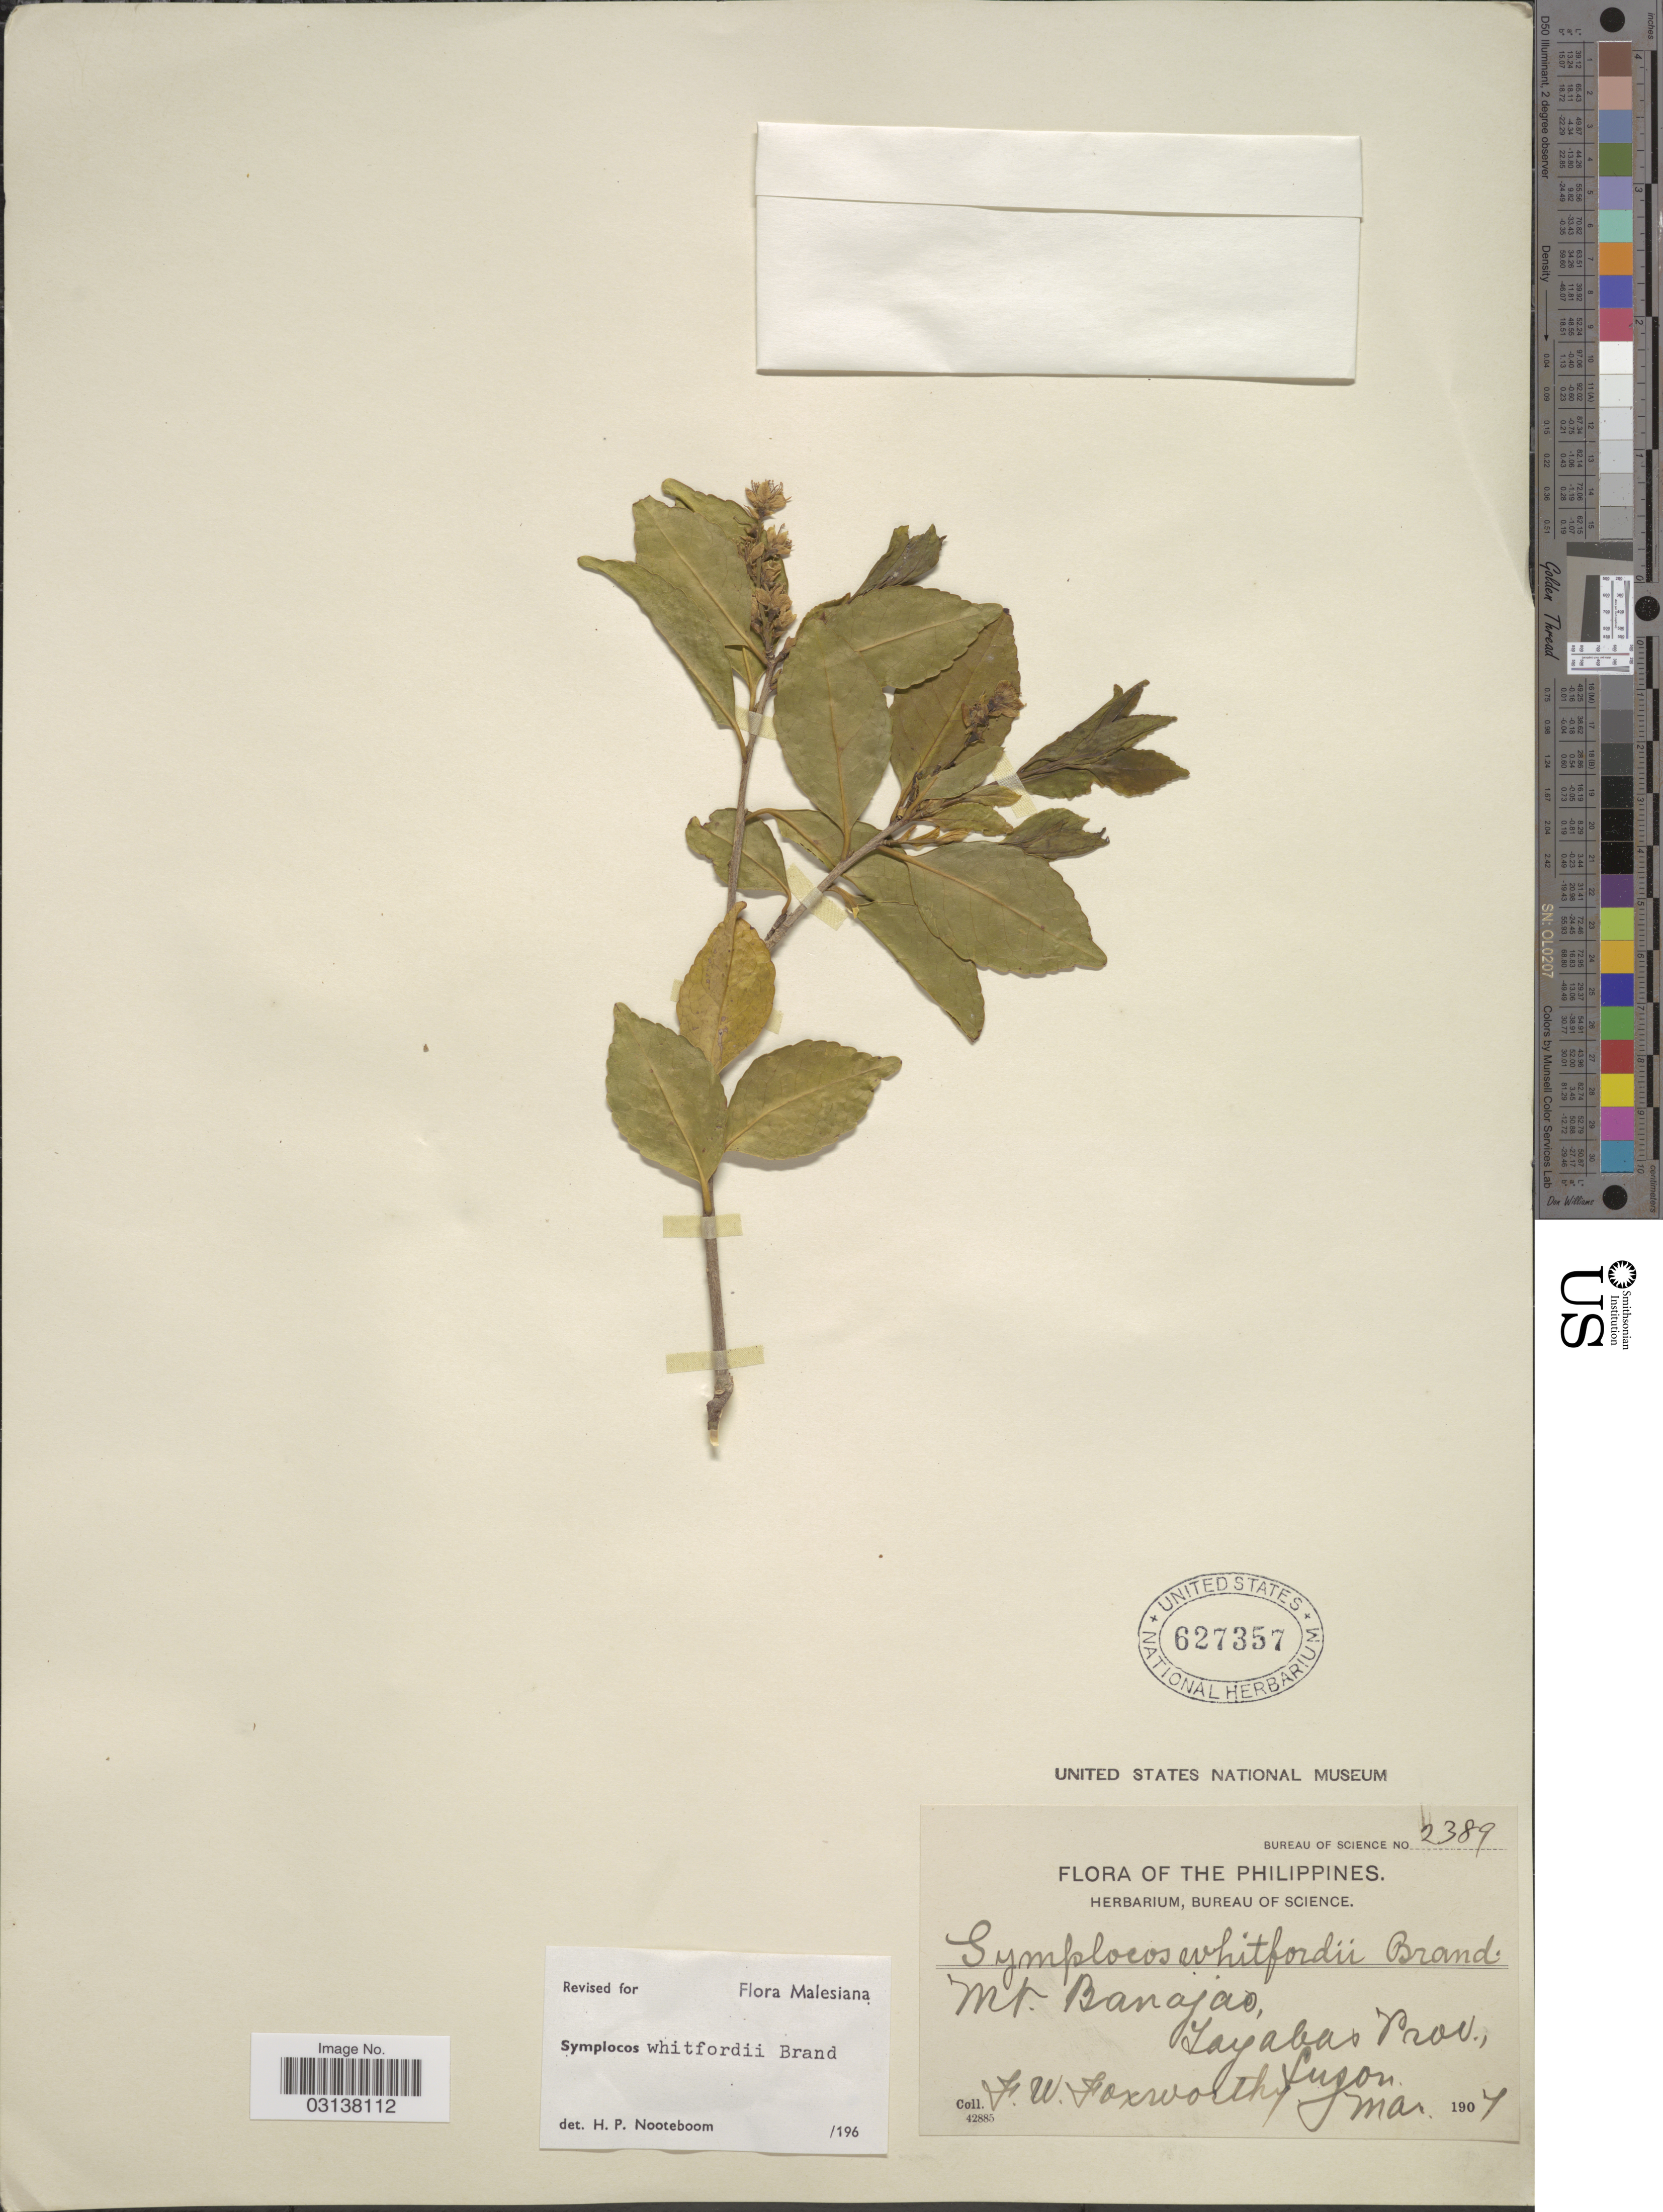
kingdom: Plantae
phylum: Tracheophyta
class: Magnoliopsida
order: Ericales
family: Symplocaceae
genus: Symplocos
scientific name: Symplocos whitfordii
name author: Brand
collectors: F. W. Foxworthy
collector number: Bureau of Science 2389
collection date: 1907-03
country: Philippines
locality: The Philippines. Mt. Banajao. Tayabas Prov., Luzon.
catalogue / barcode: US 627357